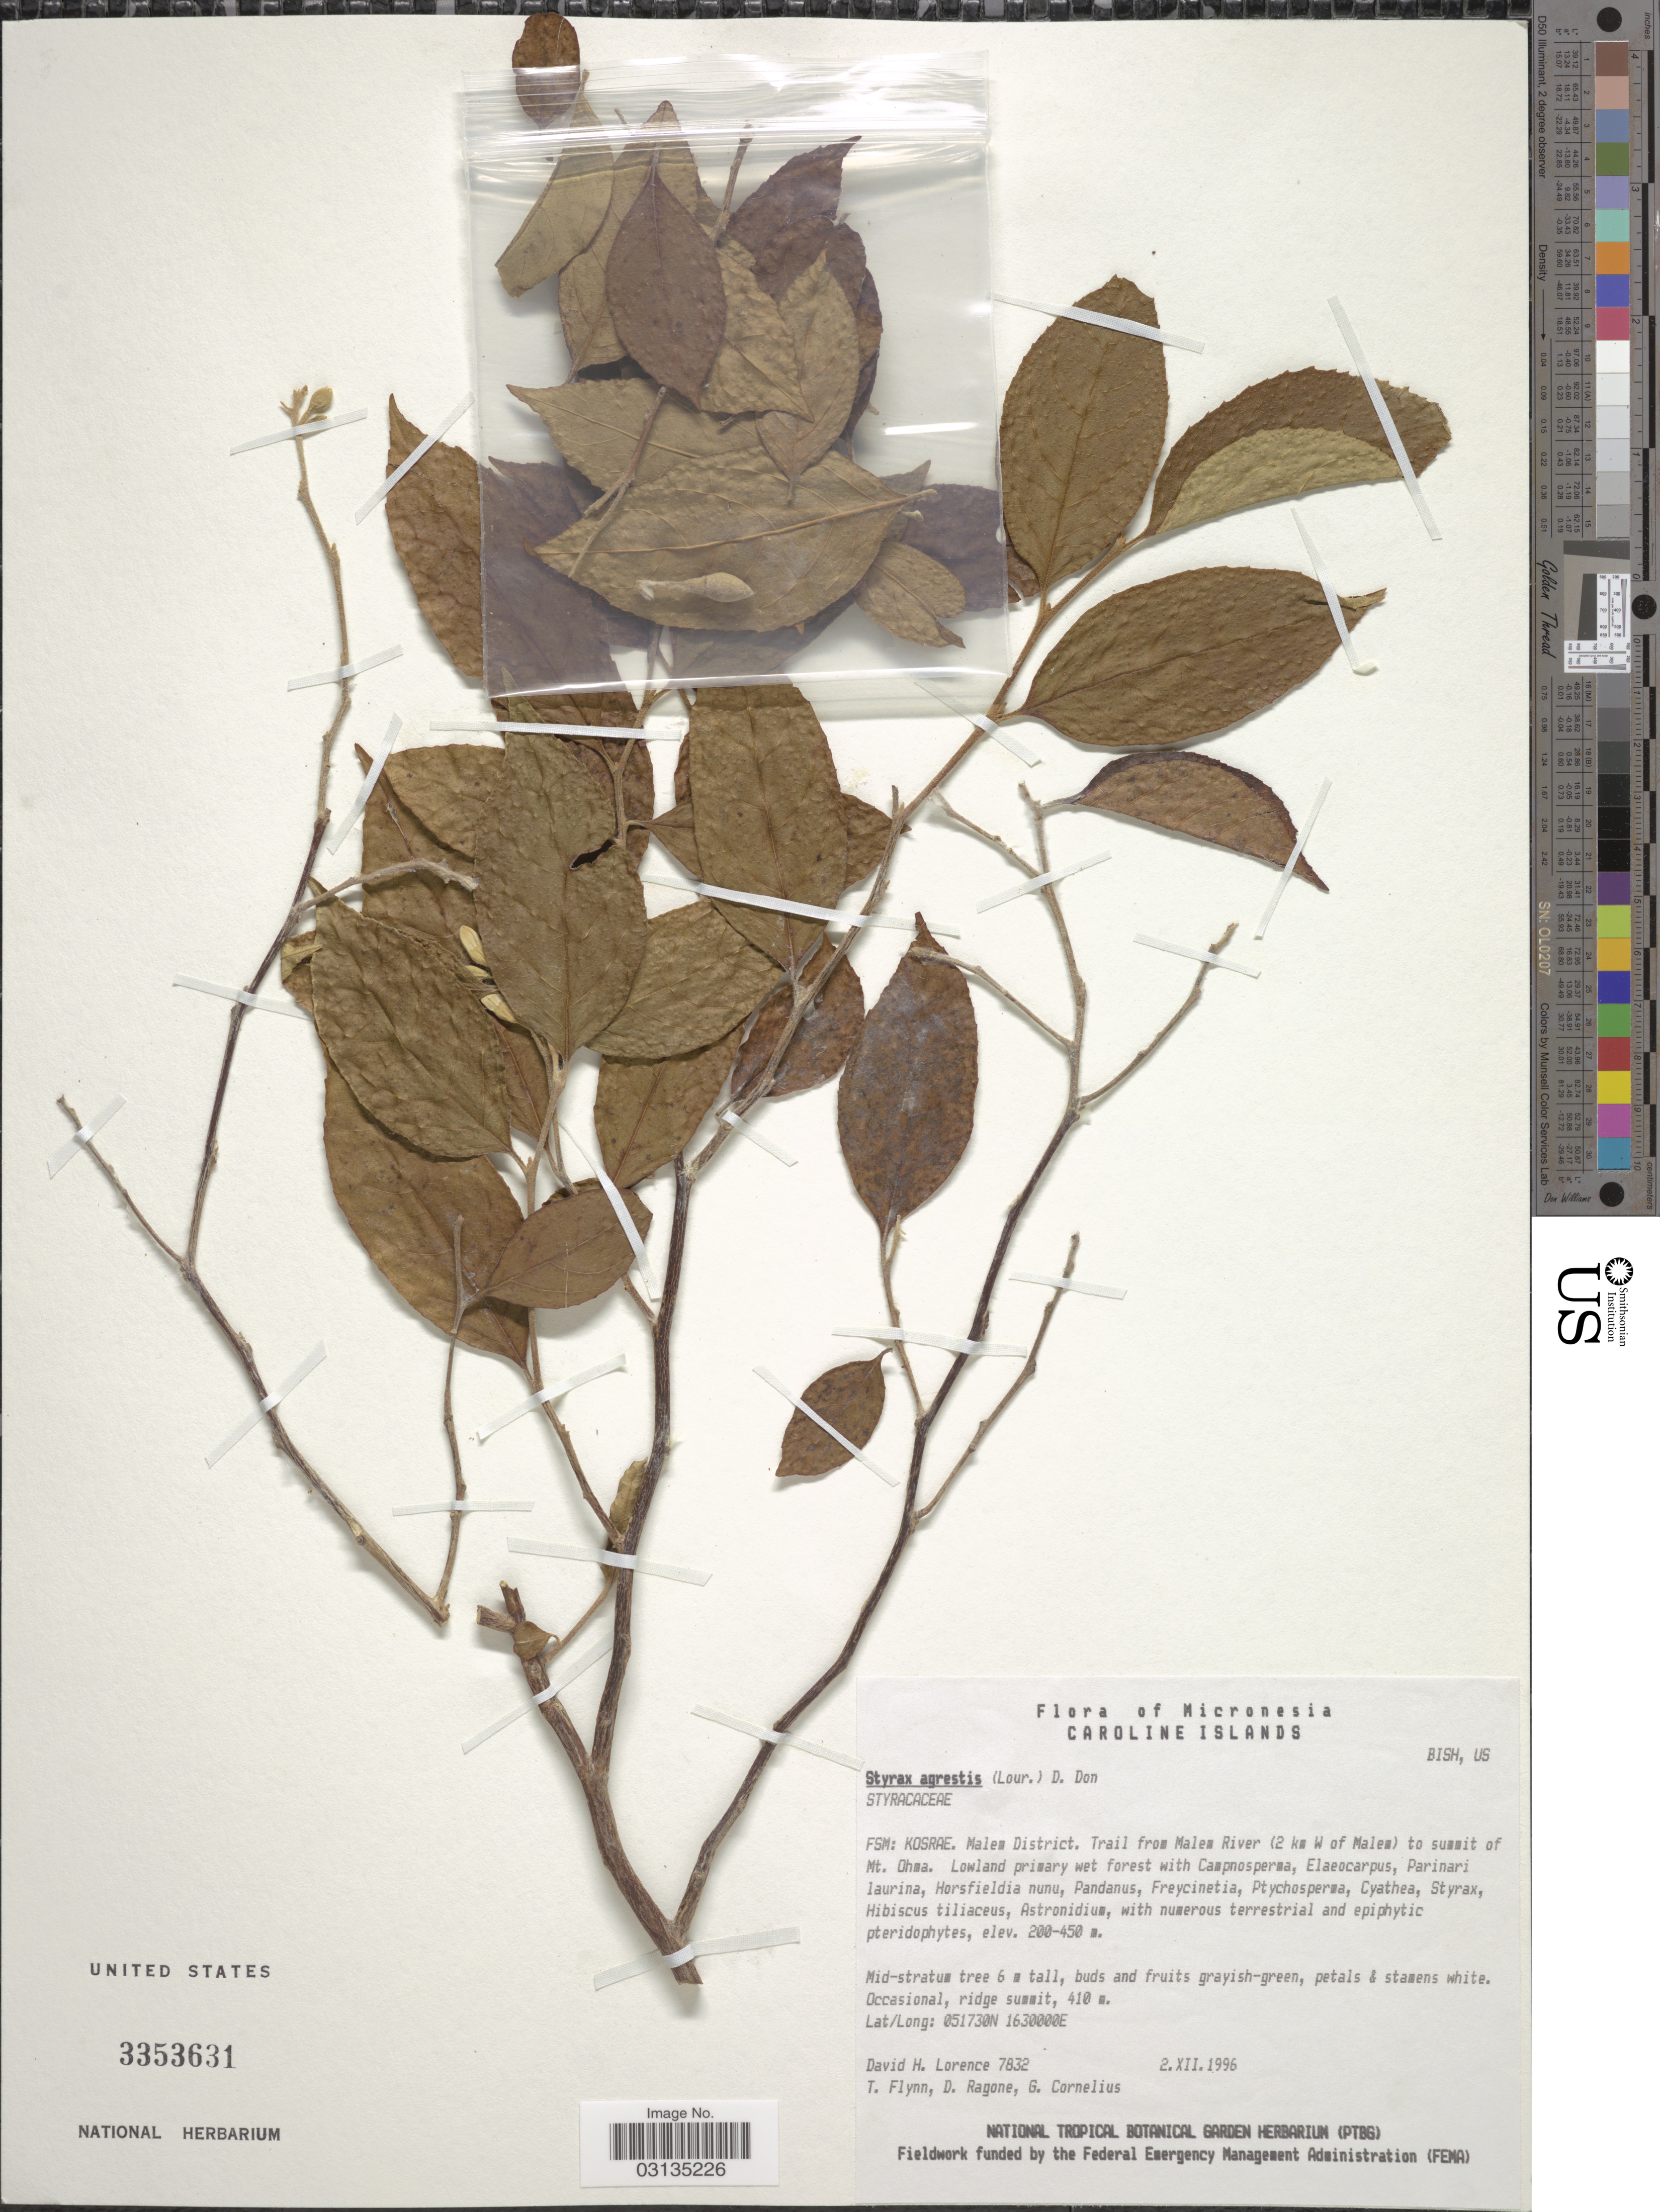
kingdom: Plantae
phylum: Tracheophyta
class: Magnoliopsida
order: Ericales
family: Styracaceae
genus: Styrax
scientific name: Styrax agrestis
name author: (Lour.) G. Don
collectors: D. Lorence, T. Flynn, D. Ragone & G. Cornelius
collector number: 7832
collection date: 1996-12-02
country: Micronesia, Federated States of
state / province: Kosrae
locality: Caroline Islands, FSM: Kosrae. Malem District. Trail from Malem River (2 km W of Malem) to summit of Mt. Ohma.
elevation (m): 200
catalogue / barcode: US 3353631